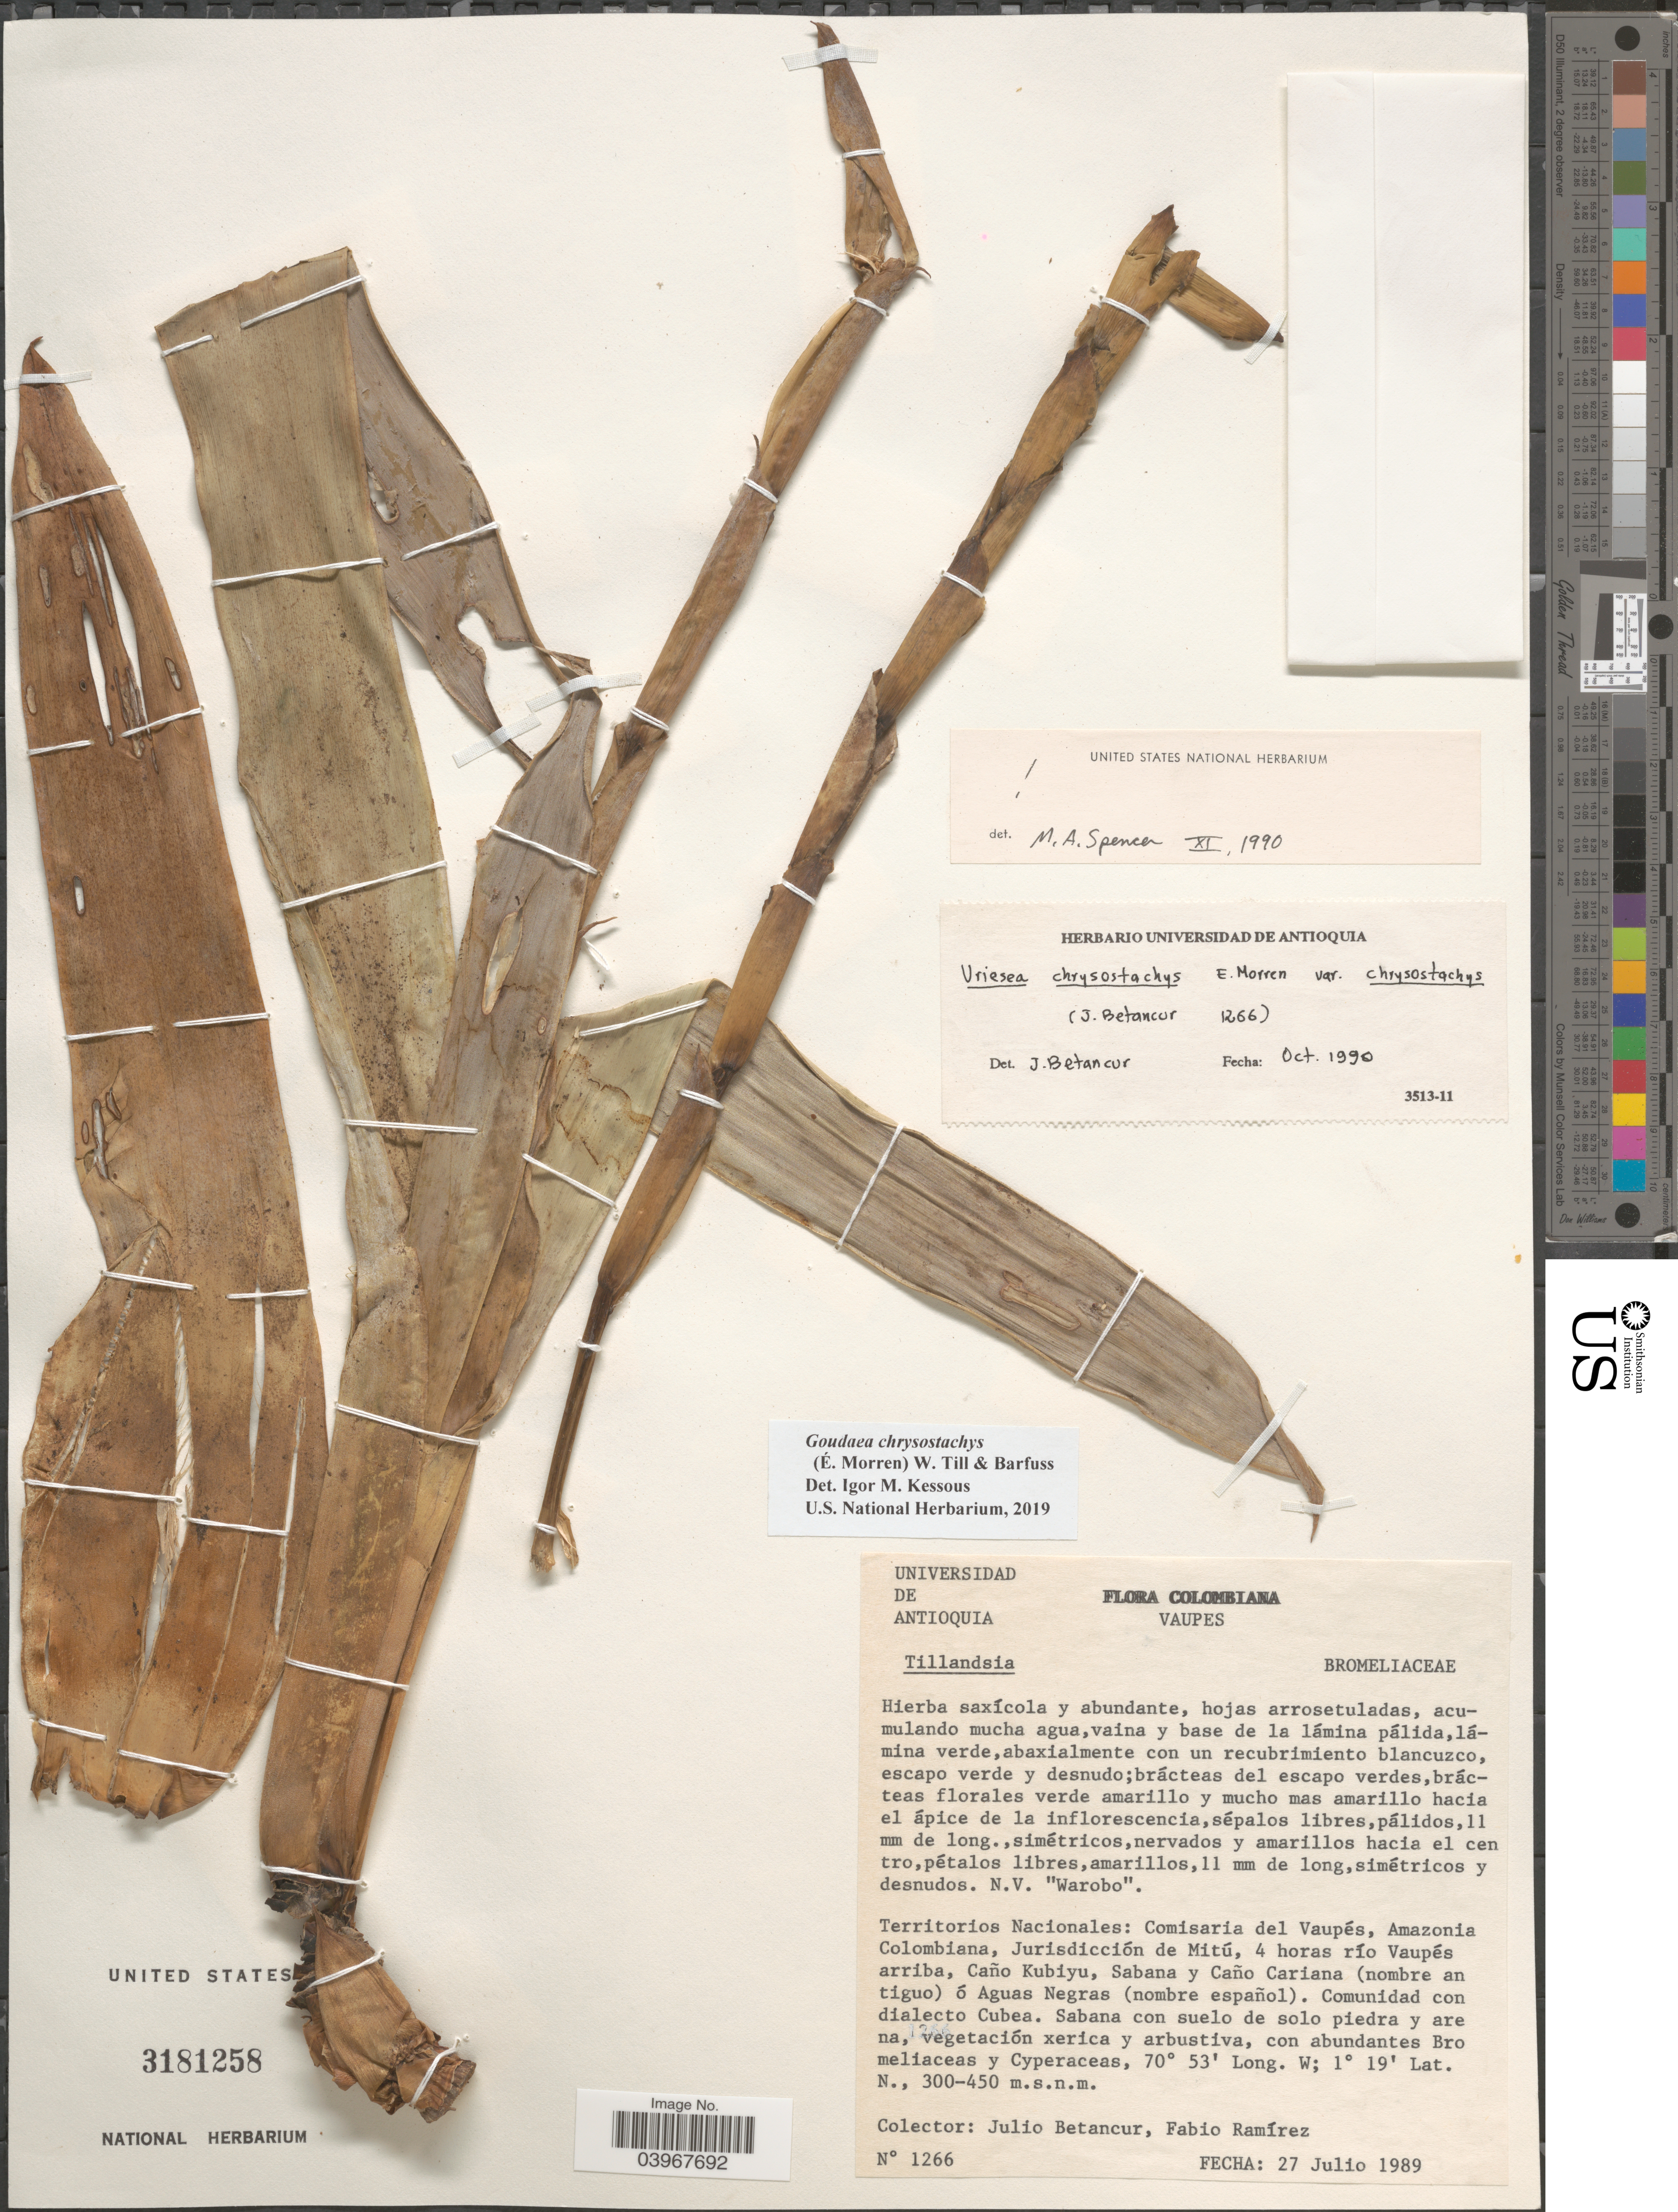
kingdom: Plantae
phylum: Tracheophyta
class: Liliopsida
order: Poales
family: Bromeliaceae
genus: Goudaea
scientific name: Goudaea chrysostachys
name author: (É. Morren) W. Till & Barfuss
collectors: J. Betancur & F. Ramirez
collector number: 1266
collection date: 1989-07-27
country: Colombia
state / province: Vaupés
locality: Territorios Nacionales: Comisaria del Vaupés, Amazonia Colombiana, Jurisdicción de Mitu, 4 horas río Vaupés arriba, Caño Kubiyu, Sabana y Caño Cariana (nombre antiguo) ó Aguas Negras (nombre español).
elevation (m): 300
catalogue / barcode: US 3181258